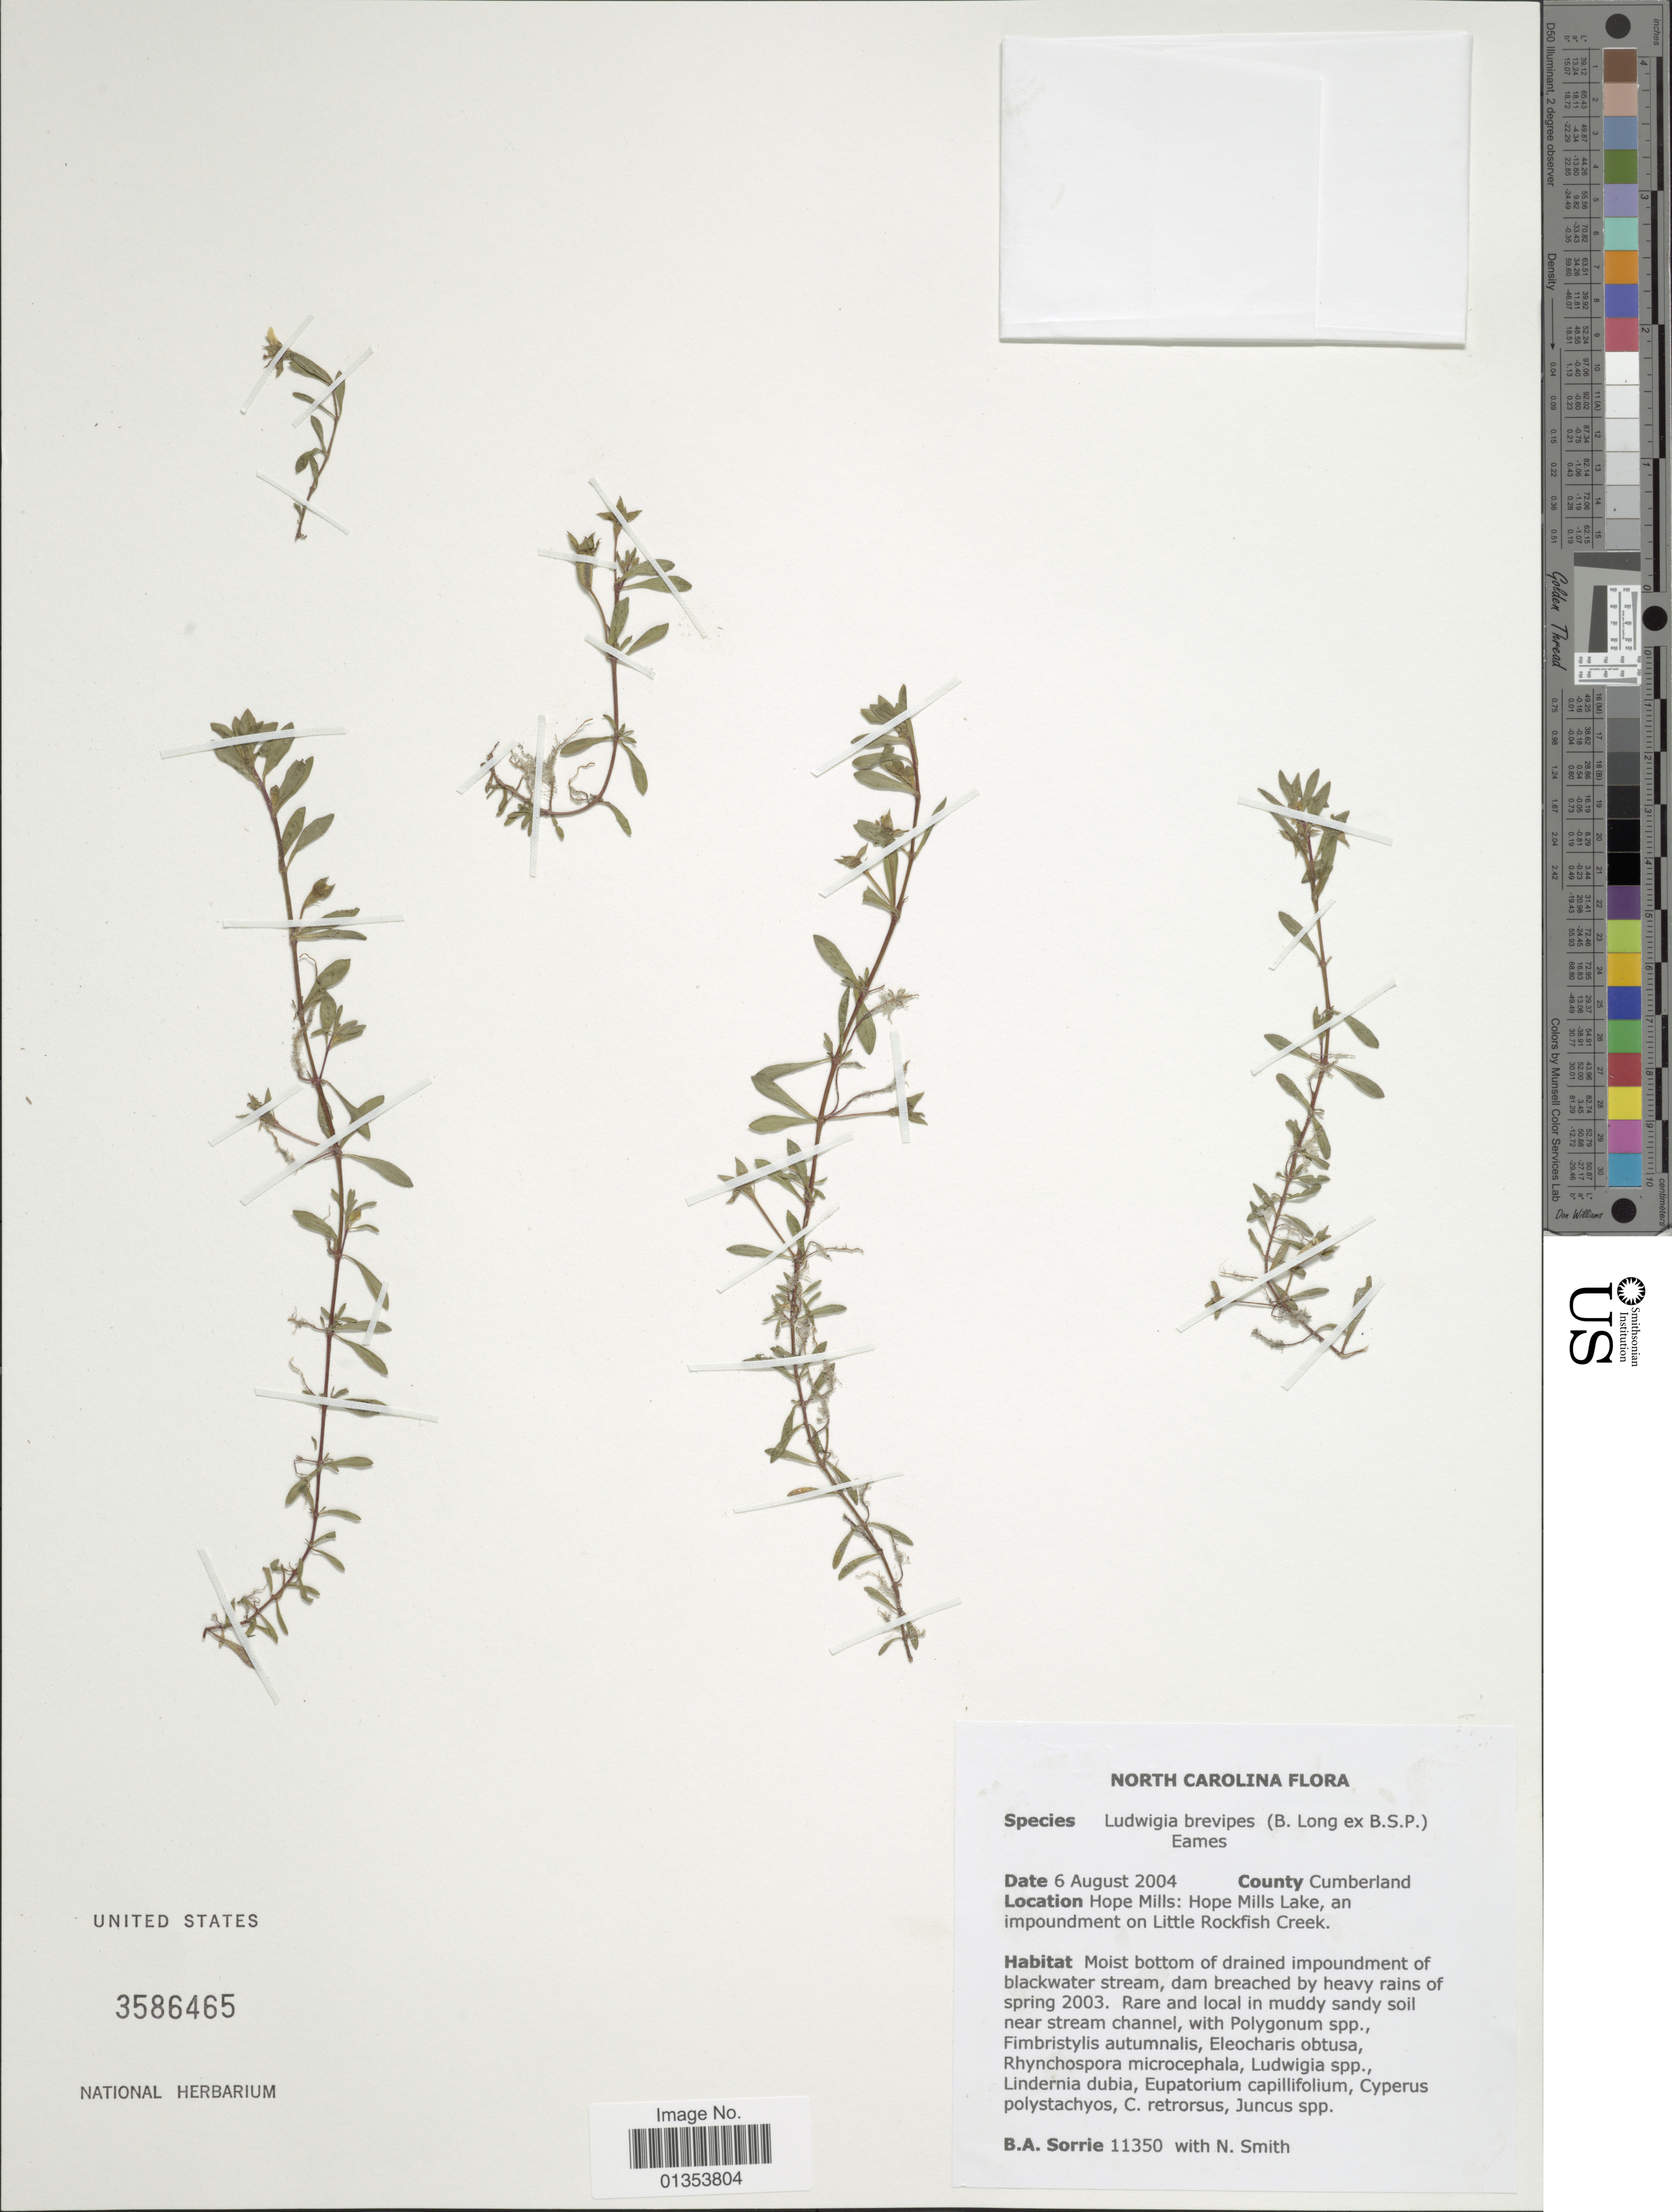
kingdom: Plantae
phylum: Tracheophyta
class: Magnoliopsida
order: Myrtales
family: Onagraceae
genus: Ludwigia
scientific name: Ludwigia brevipes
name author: (Long) Eames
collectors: B. Sorrie & N. Smith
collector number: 11350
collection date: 2004-08-06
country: United States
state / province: North Carolina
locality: County Cumberland, Hope Mills: Hope Mills Lake, an impoundment on Little Rockfish Creek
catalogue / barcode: US 3586465